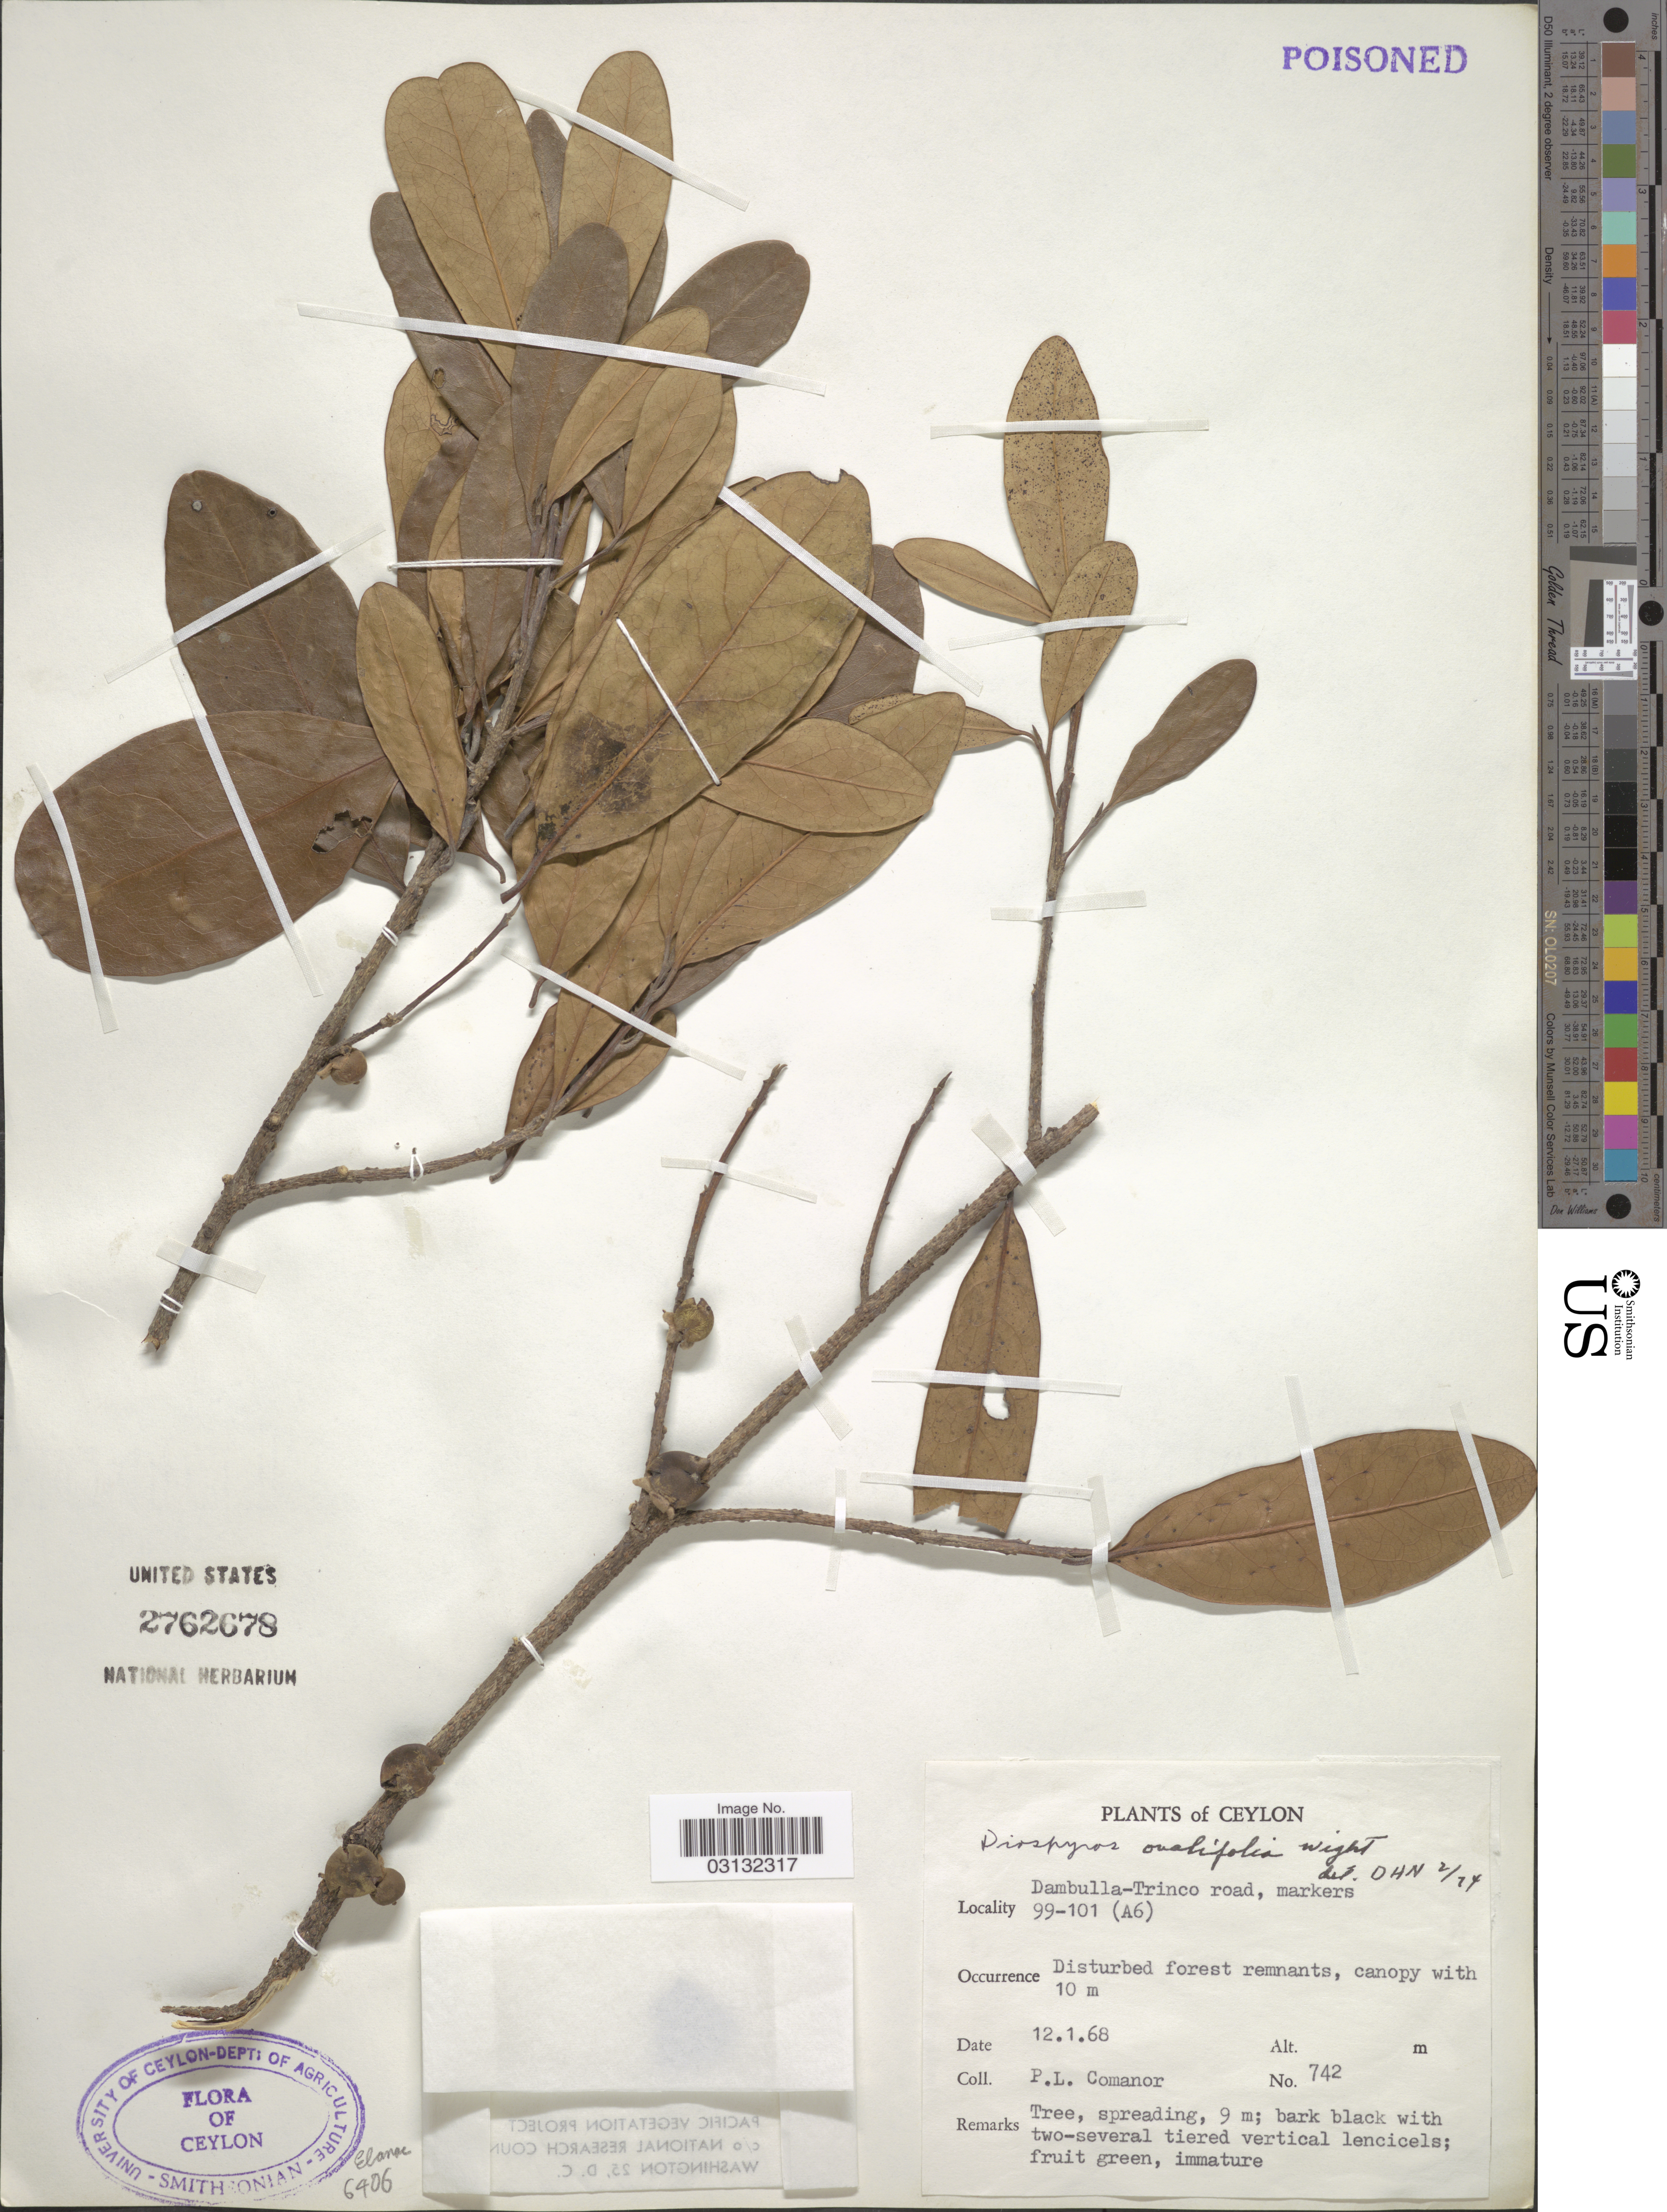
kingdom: Plantae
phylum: Tracheophyta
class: Magnoliopsida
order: Ericales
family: Ebenaceae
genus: Diospyros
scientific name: Diospyros ovalifolia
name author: Wight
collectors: P. Comanor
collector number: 742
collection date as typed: Transcribed d/m/y: 12/1/68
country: Sri Lanka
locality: Ceylon. Dambulla-Trinco road, markers 99-101 (A6).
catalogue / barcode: US 2762678